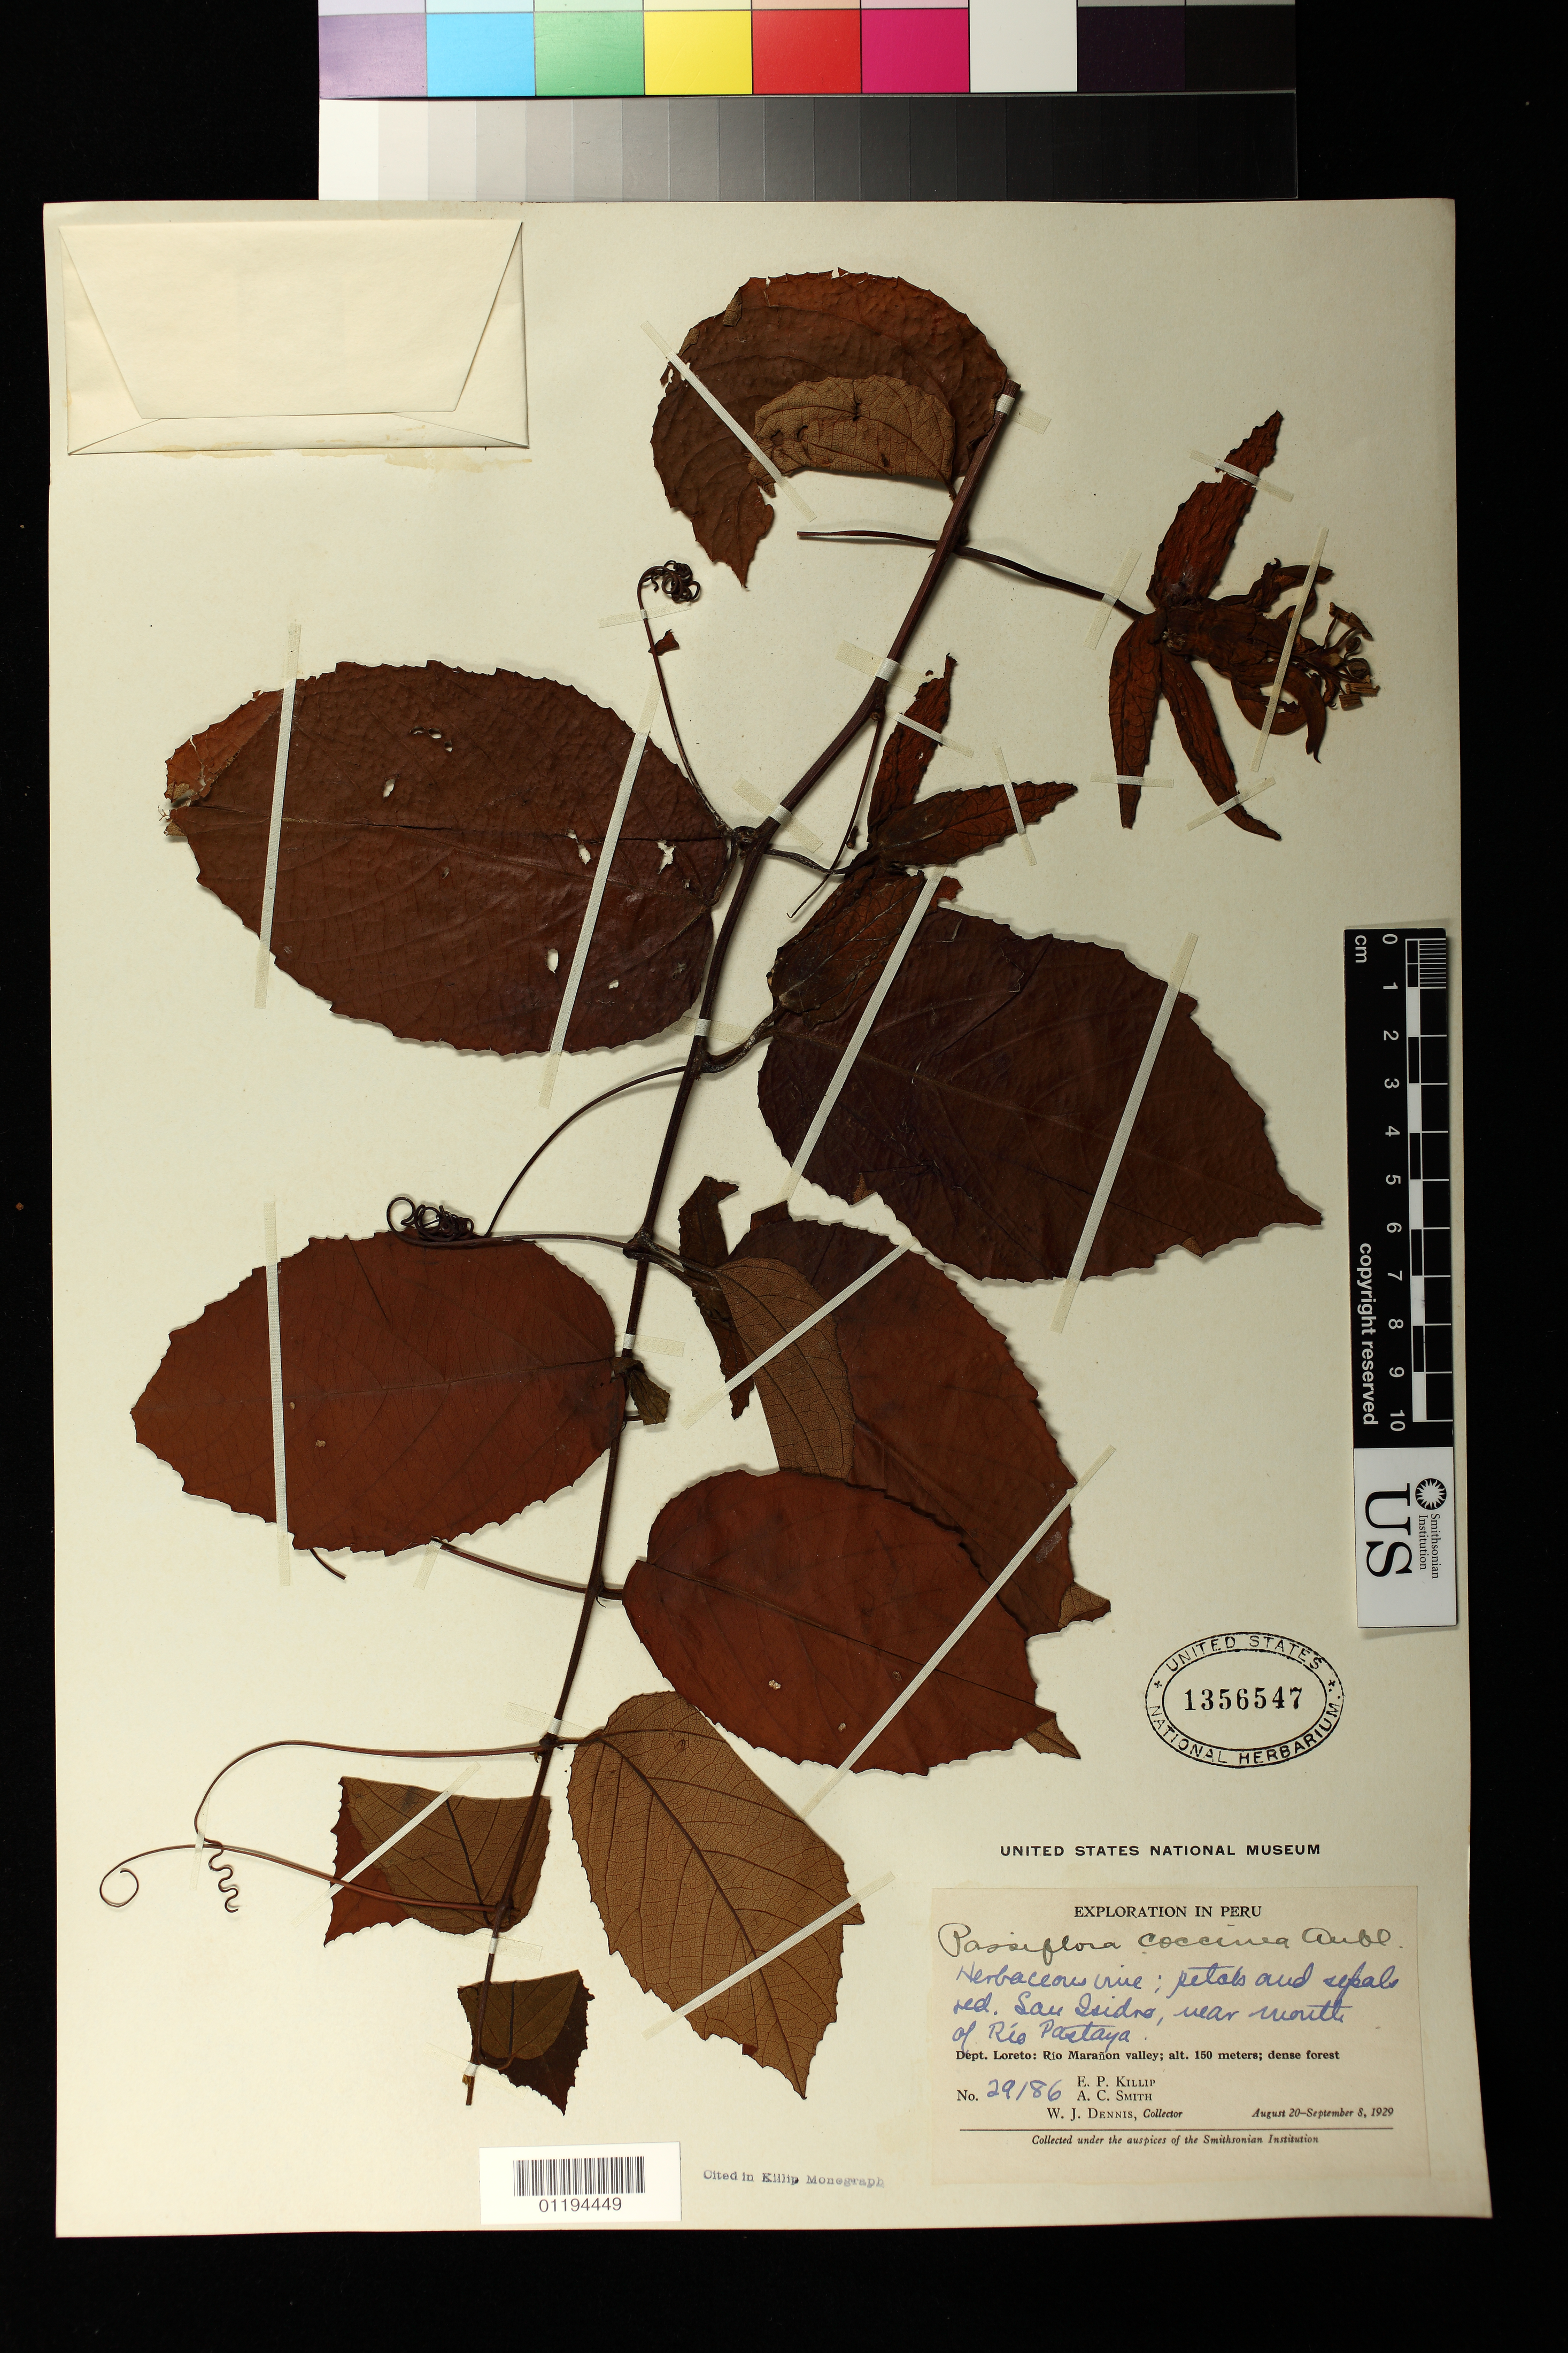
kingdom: Plantae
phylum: Tracheophyta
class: Magnoliopsida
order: Malpighiales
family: Passifloraceae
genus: Passiflora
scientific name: Passiflora coccinea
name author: Aubl.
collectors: W. J. Dennis, A. C. Smith & E. P. Killip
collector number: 29186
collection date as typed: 20 Aug 1929 to 08 Sep 1929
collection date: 1929-08-20/1929-09-08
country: Peru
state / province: Loreto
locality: San Isidro, near mouth of Rio Pasteya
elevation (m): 150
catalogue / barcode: US 1356547